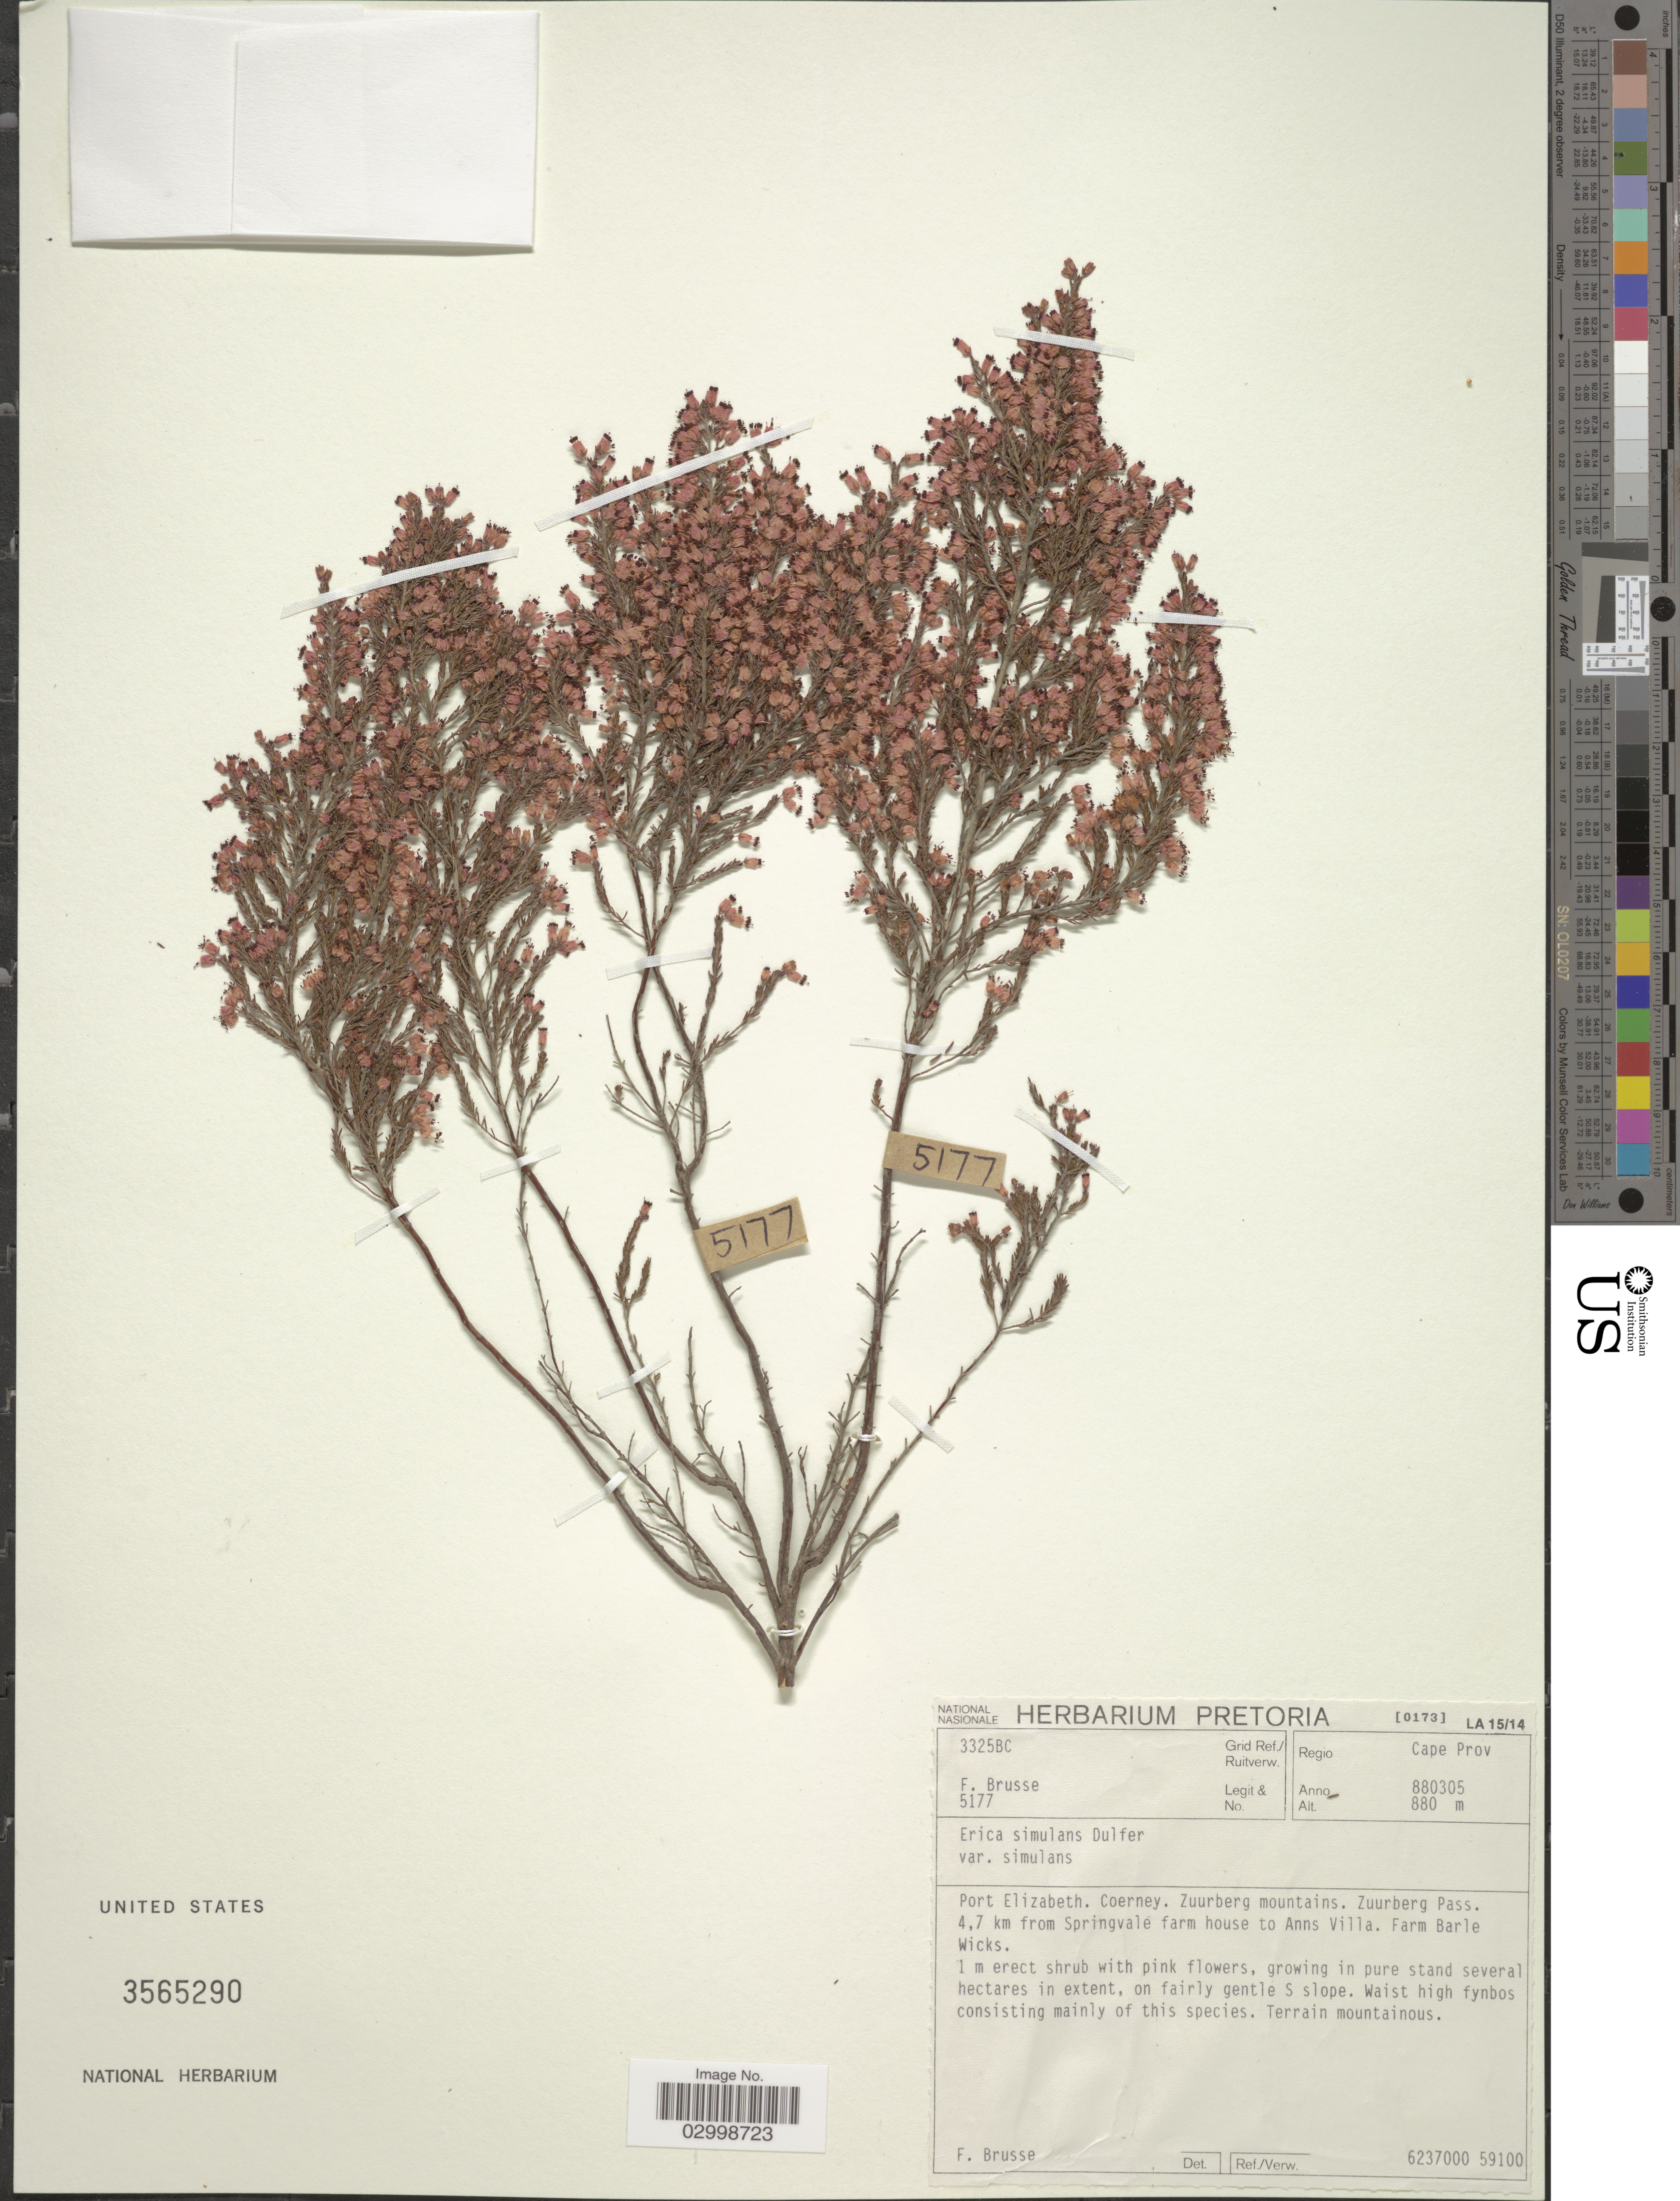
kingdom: Plantae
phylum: Tracheophyta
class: Magnoliopsida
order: Ericales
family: Ericaceae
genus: Erica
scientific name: Erica simulans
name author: Dulfer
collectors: F. A. Brusse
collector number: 5177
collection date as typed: Transcribed d/m/y: 5/3/88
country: South Africa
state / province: Eastern Cape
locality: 3325BC Grid ref./ Ruitverw. Regio Cape Prov. Port Elizabeth. Coerney. Zuurberg mountains. Zuurberg Pass. 4,7 km from Springvale farm house to Anns Villa. Farm Barle Wicks.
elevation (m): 880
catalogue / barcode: US 3565290